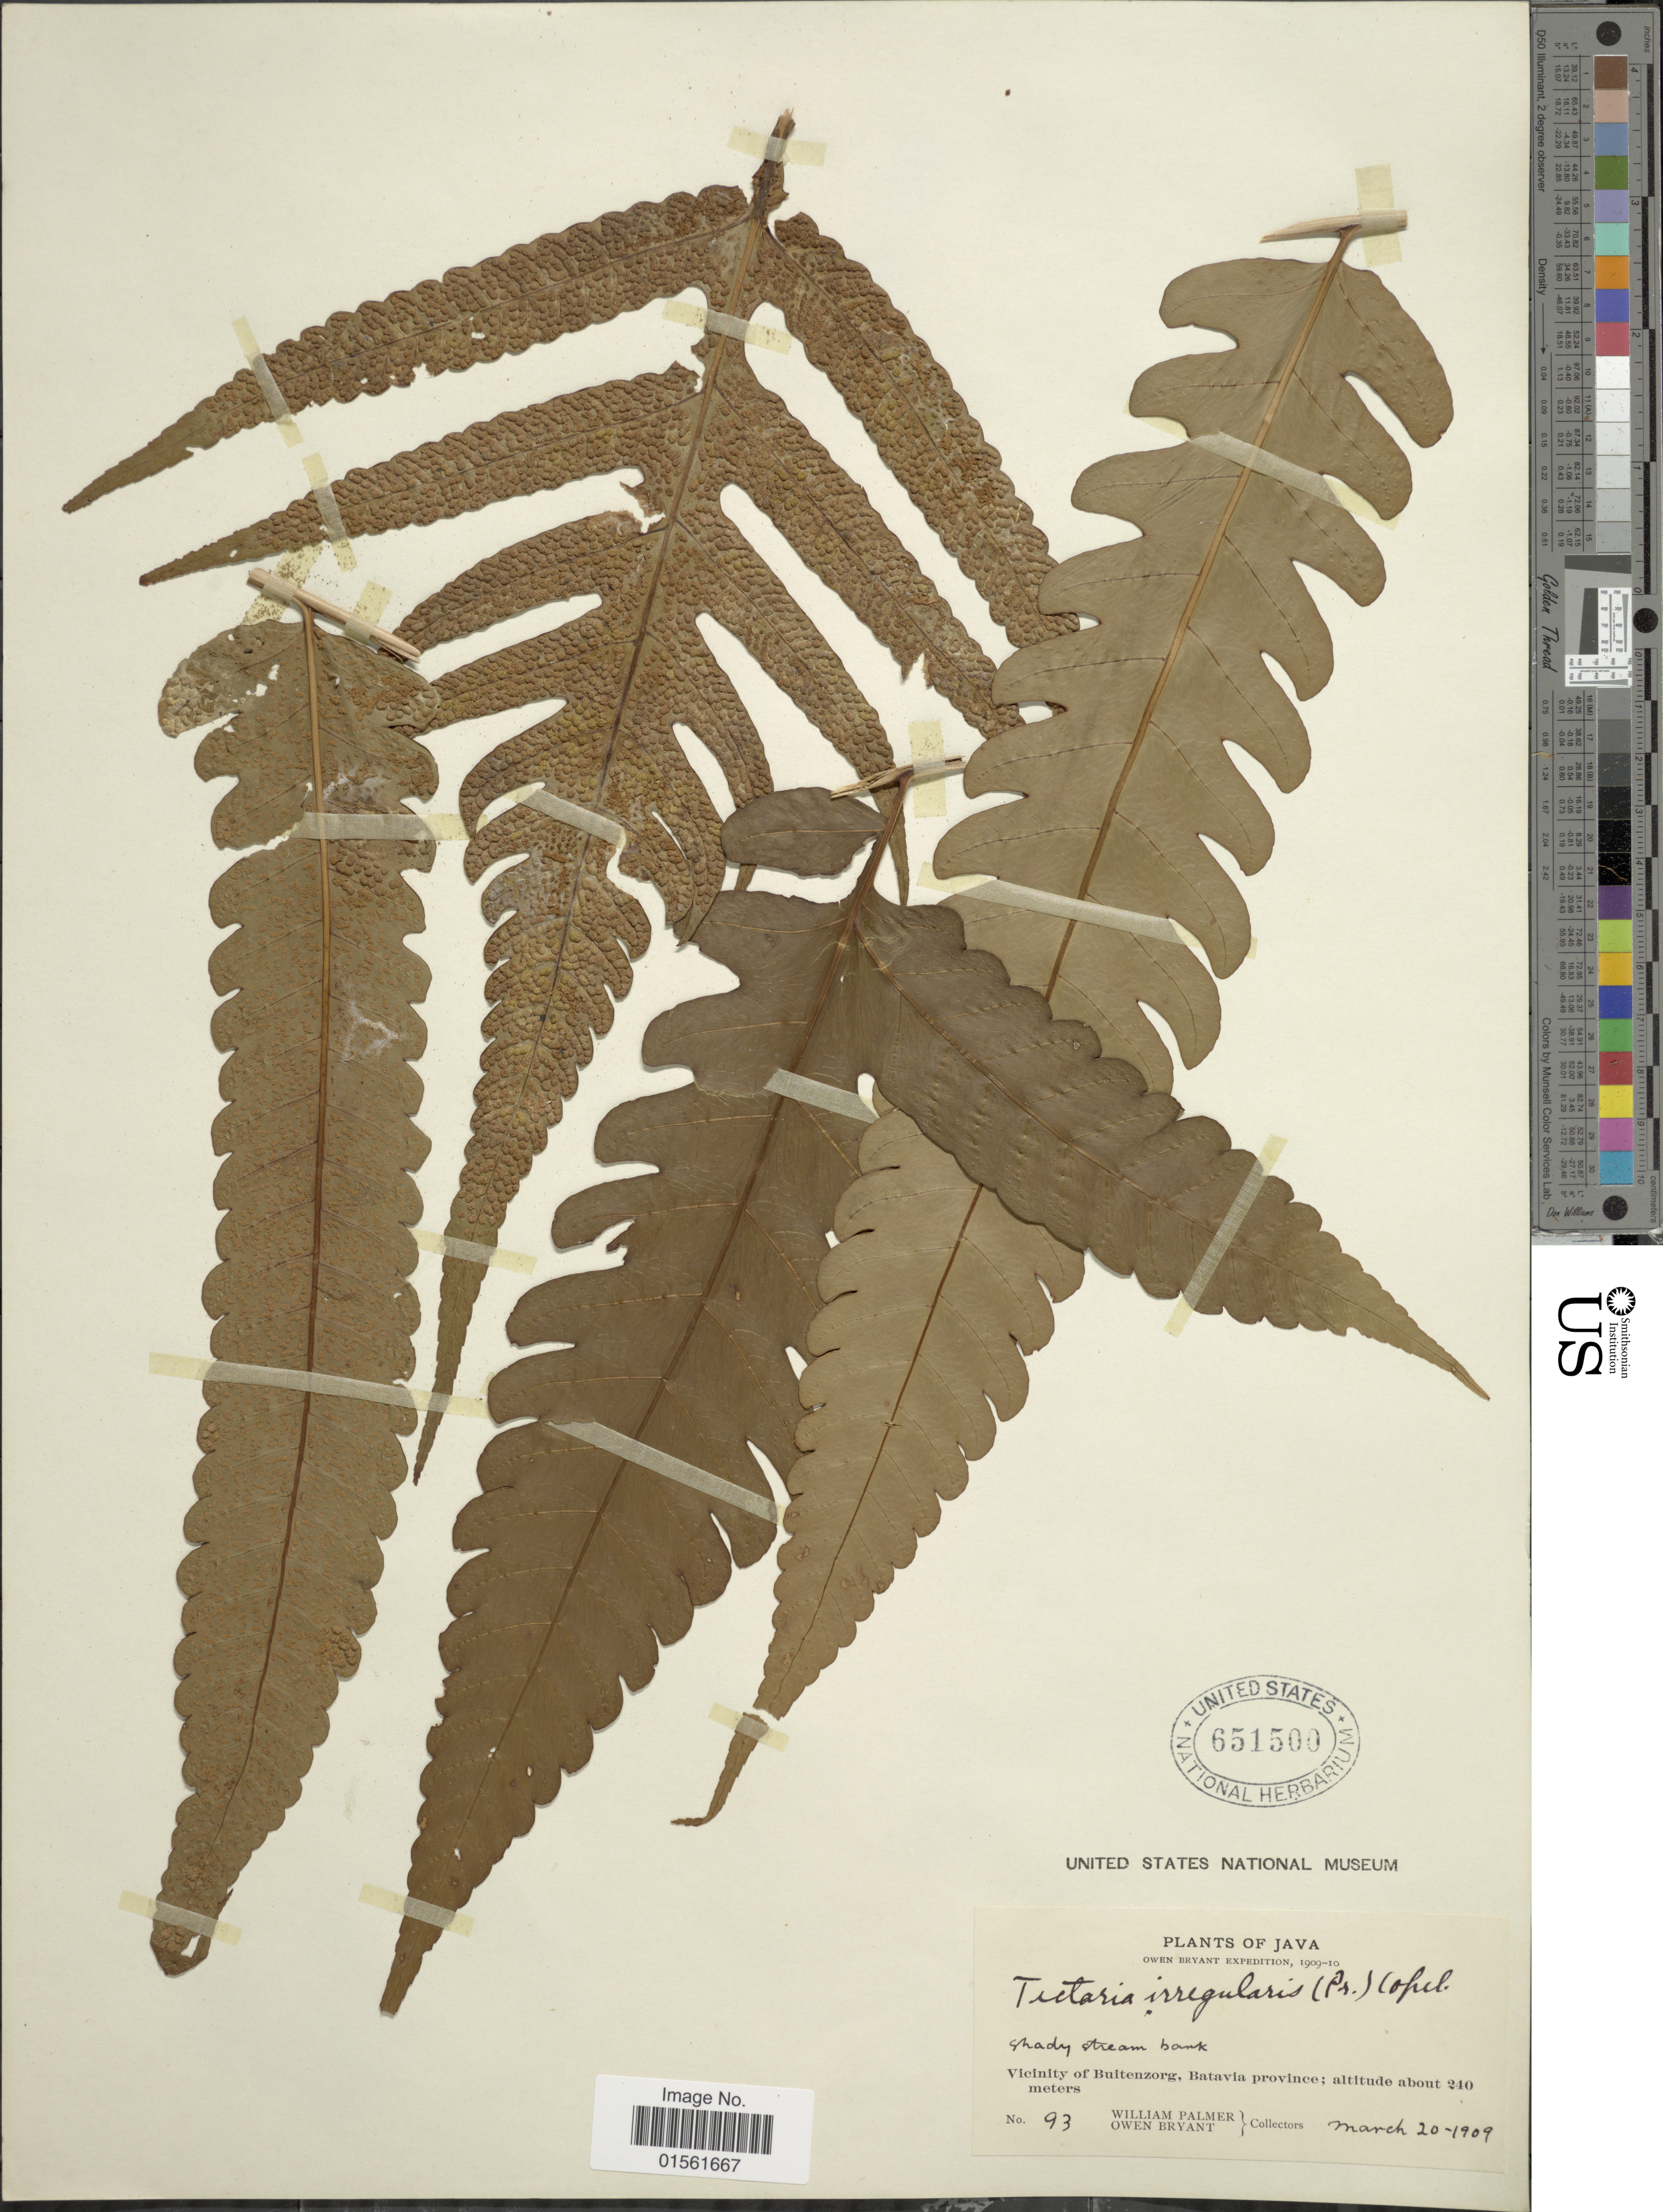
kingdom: Plantae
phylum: Tracheophyta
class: Polypodiopsida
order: Polypodiales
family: Dryopteridaceae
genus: Pleocnemia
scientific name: Pleocnemia irregularis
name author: (C. Presl) Holttum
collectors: W. Palmer & O. Bryant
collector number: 93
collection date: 1909-03-20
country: Indonesia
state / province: Java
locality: Java, Vicinity of Buitenzorg, Batavia Province.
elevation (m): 240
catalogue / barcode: US 651500